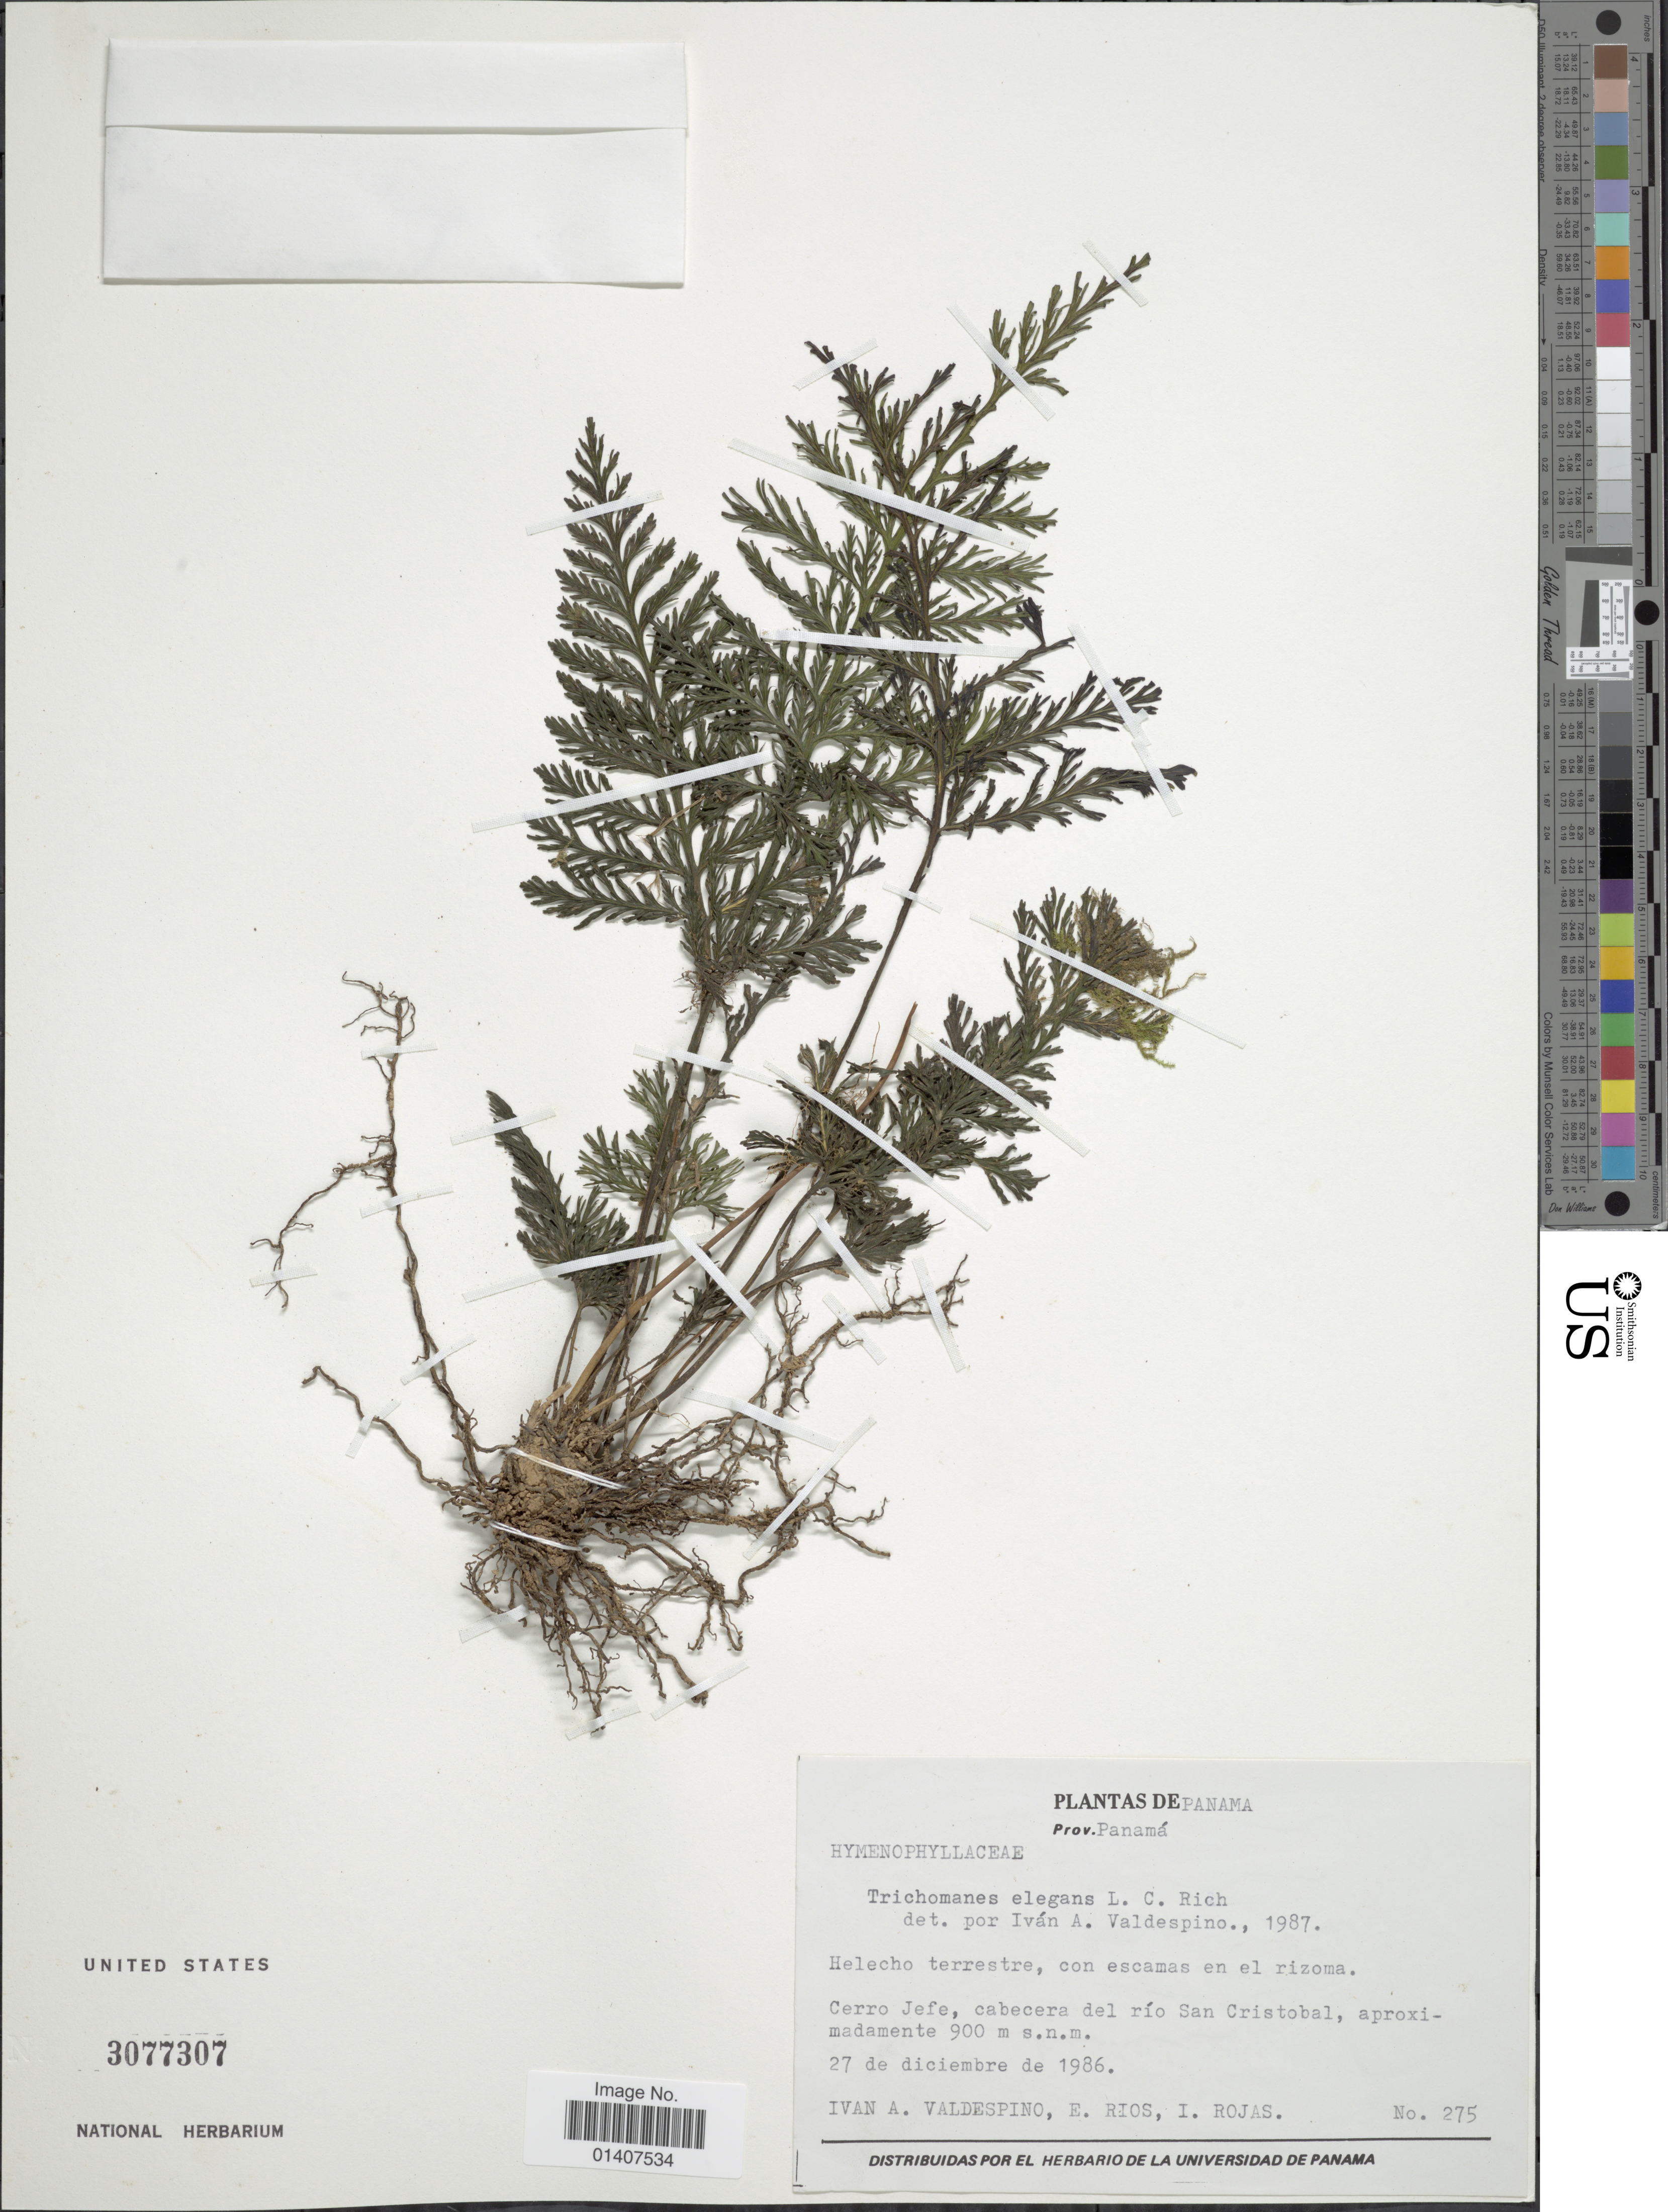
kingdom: Plantae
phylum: Tracheophyta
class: Polypodiopsida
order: Hymenophyllales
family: Hymenophyllaceae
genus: Trichomanes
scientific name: Trichomanes elegans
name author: Rich.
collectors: I. A. Valdespino, E. Rios & I. Rojas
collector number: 275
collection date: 1986-12-27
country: Panama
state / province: Panamá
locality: Prov. Panamá, Cerro Jefe, cabecera del Rio San Cristobal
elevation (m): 900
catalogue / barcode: US 3077307